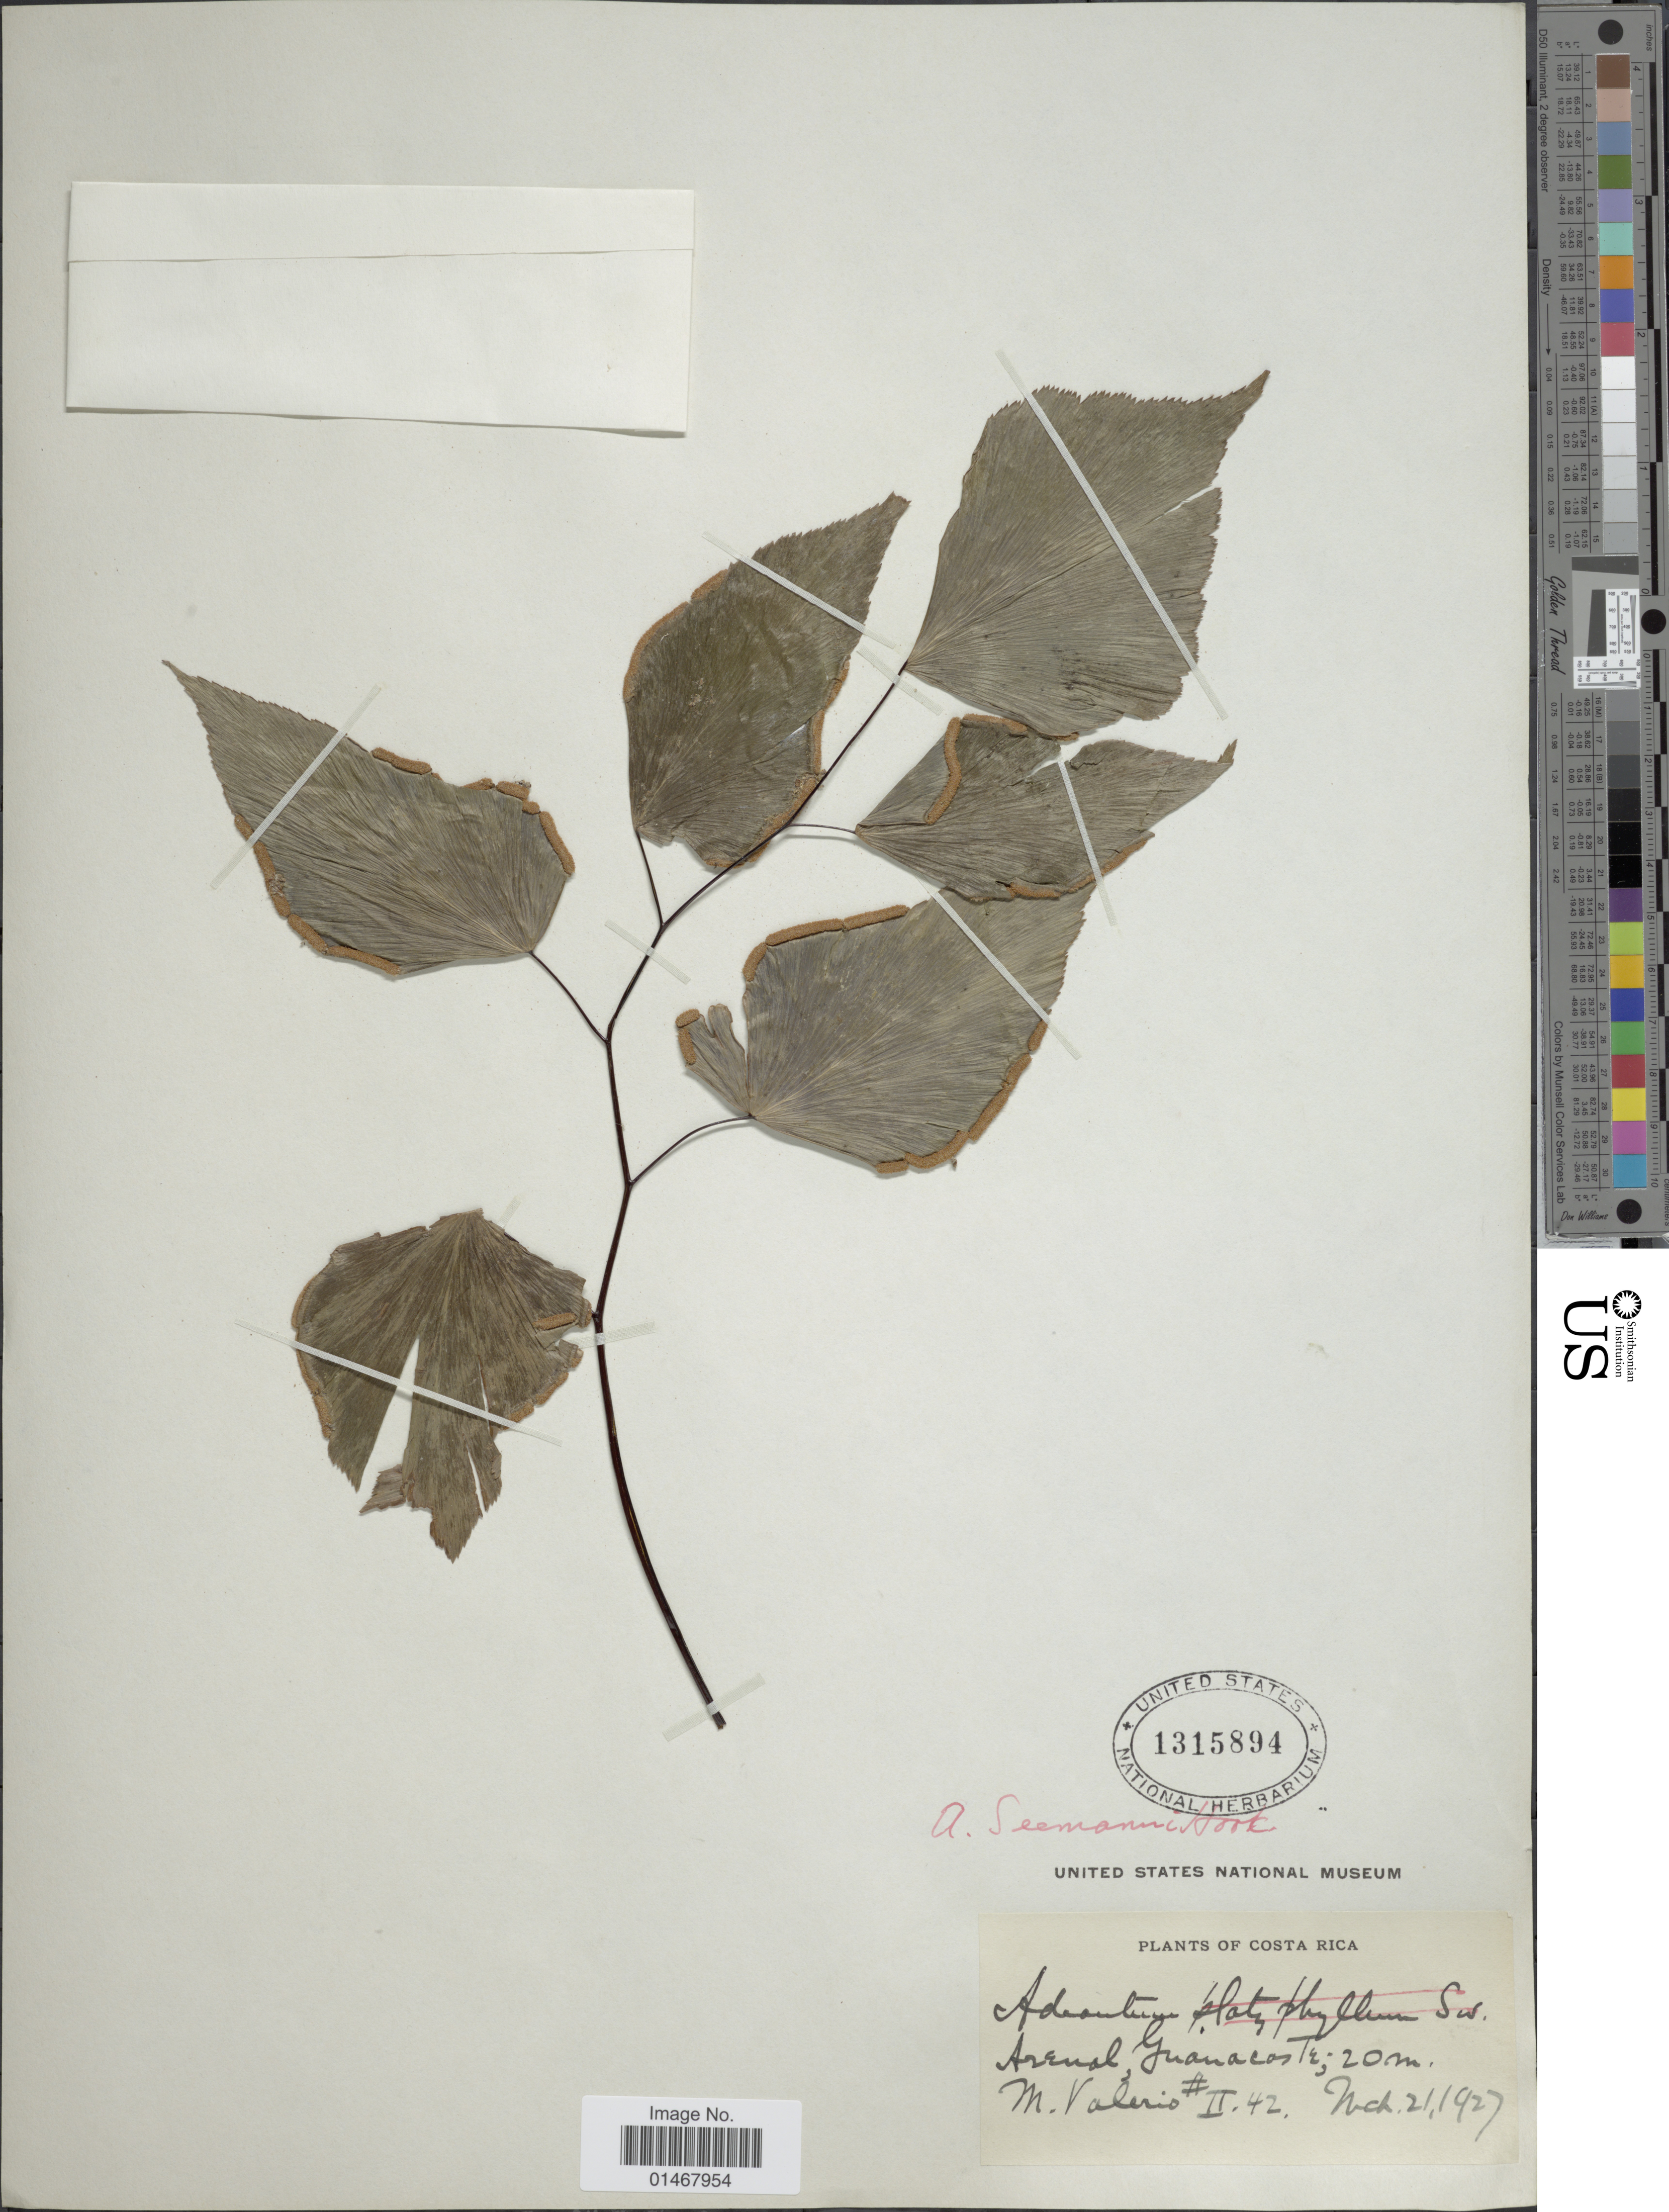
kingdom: Plantae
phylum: Tracheophyta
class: Polypodiopsida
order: Polypodiales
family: Pteridaceae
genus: Adiantum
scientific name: Adiantum seemannii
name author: Hook.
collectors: M. Valerio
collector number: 42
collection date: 1927-03-21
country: Costa Rica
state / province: Guanacaste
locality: Arenal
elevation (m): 20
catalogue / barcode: US 1315894